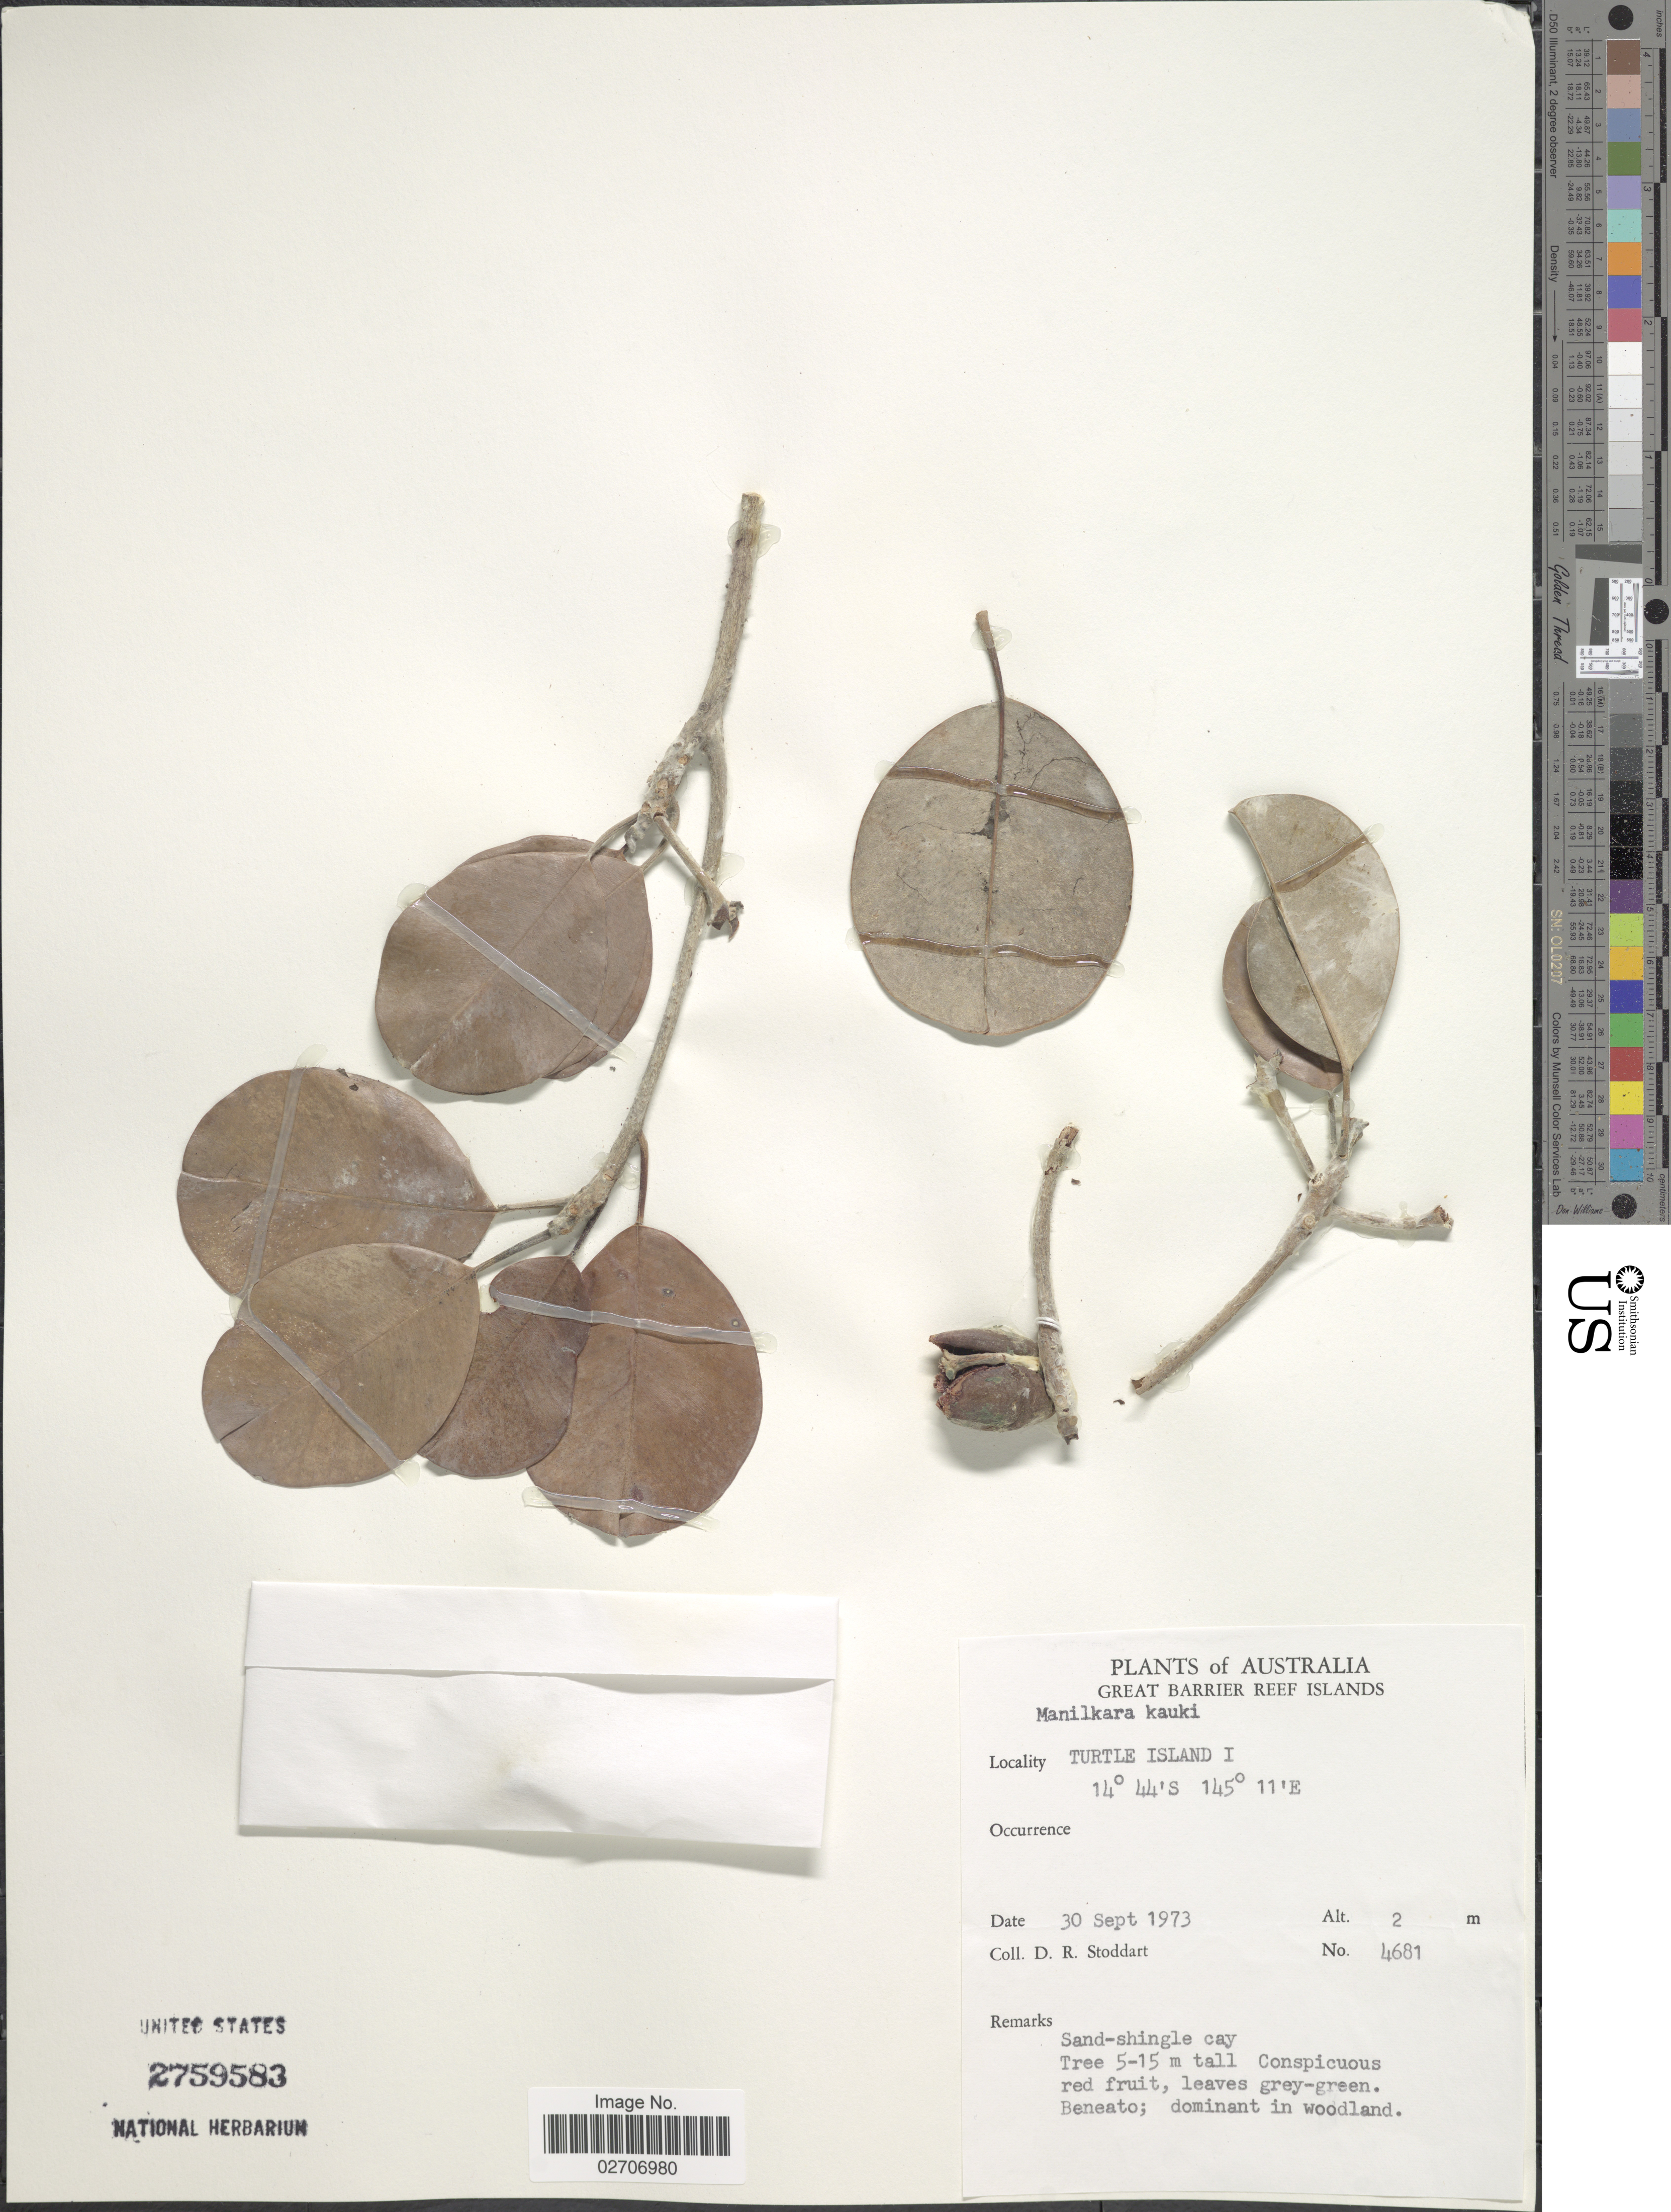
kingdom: Plantae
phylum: Tracheophyta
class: Magnoliopsida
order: Ericales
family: Sapotaceae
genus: Manilkara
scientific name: Manilkara kauki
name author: (L.) Dubard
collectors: D. R. Stoddart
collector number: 4681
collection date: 1973-09-30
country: Australia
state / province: Queensland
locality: Great Barrier Reef Islands, Turtle Island I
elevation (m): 2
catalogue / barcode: US 2759583